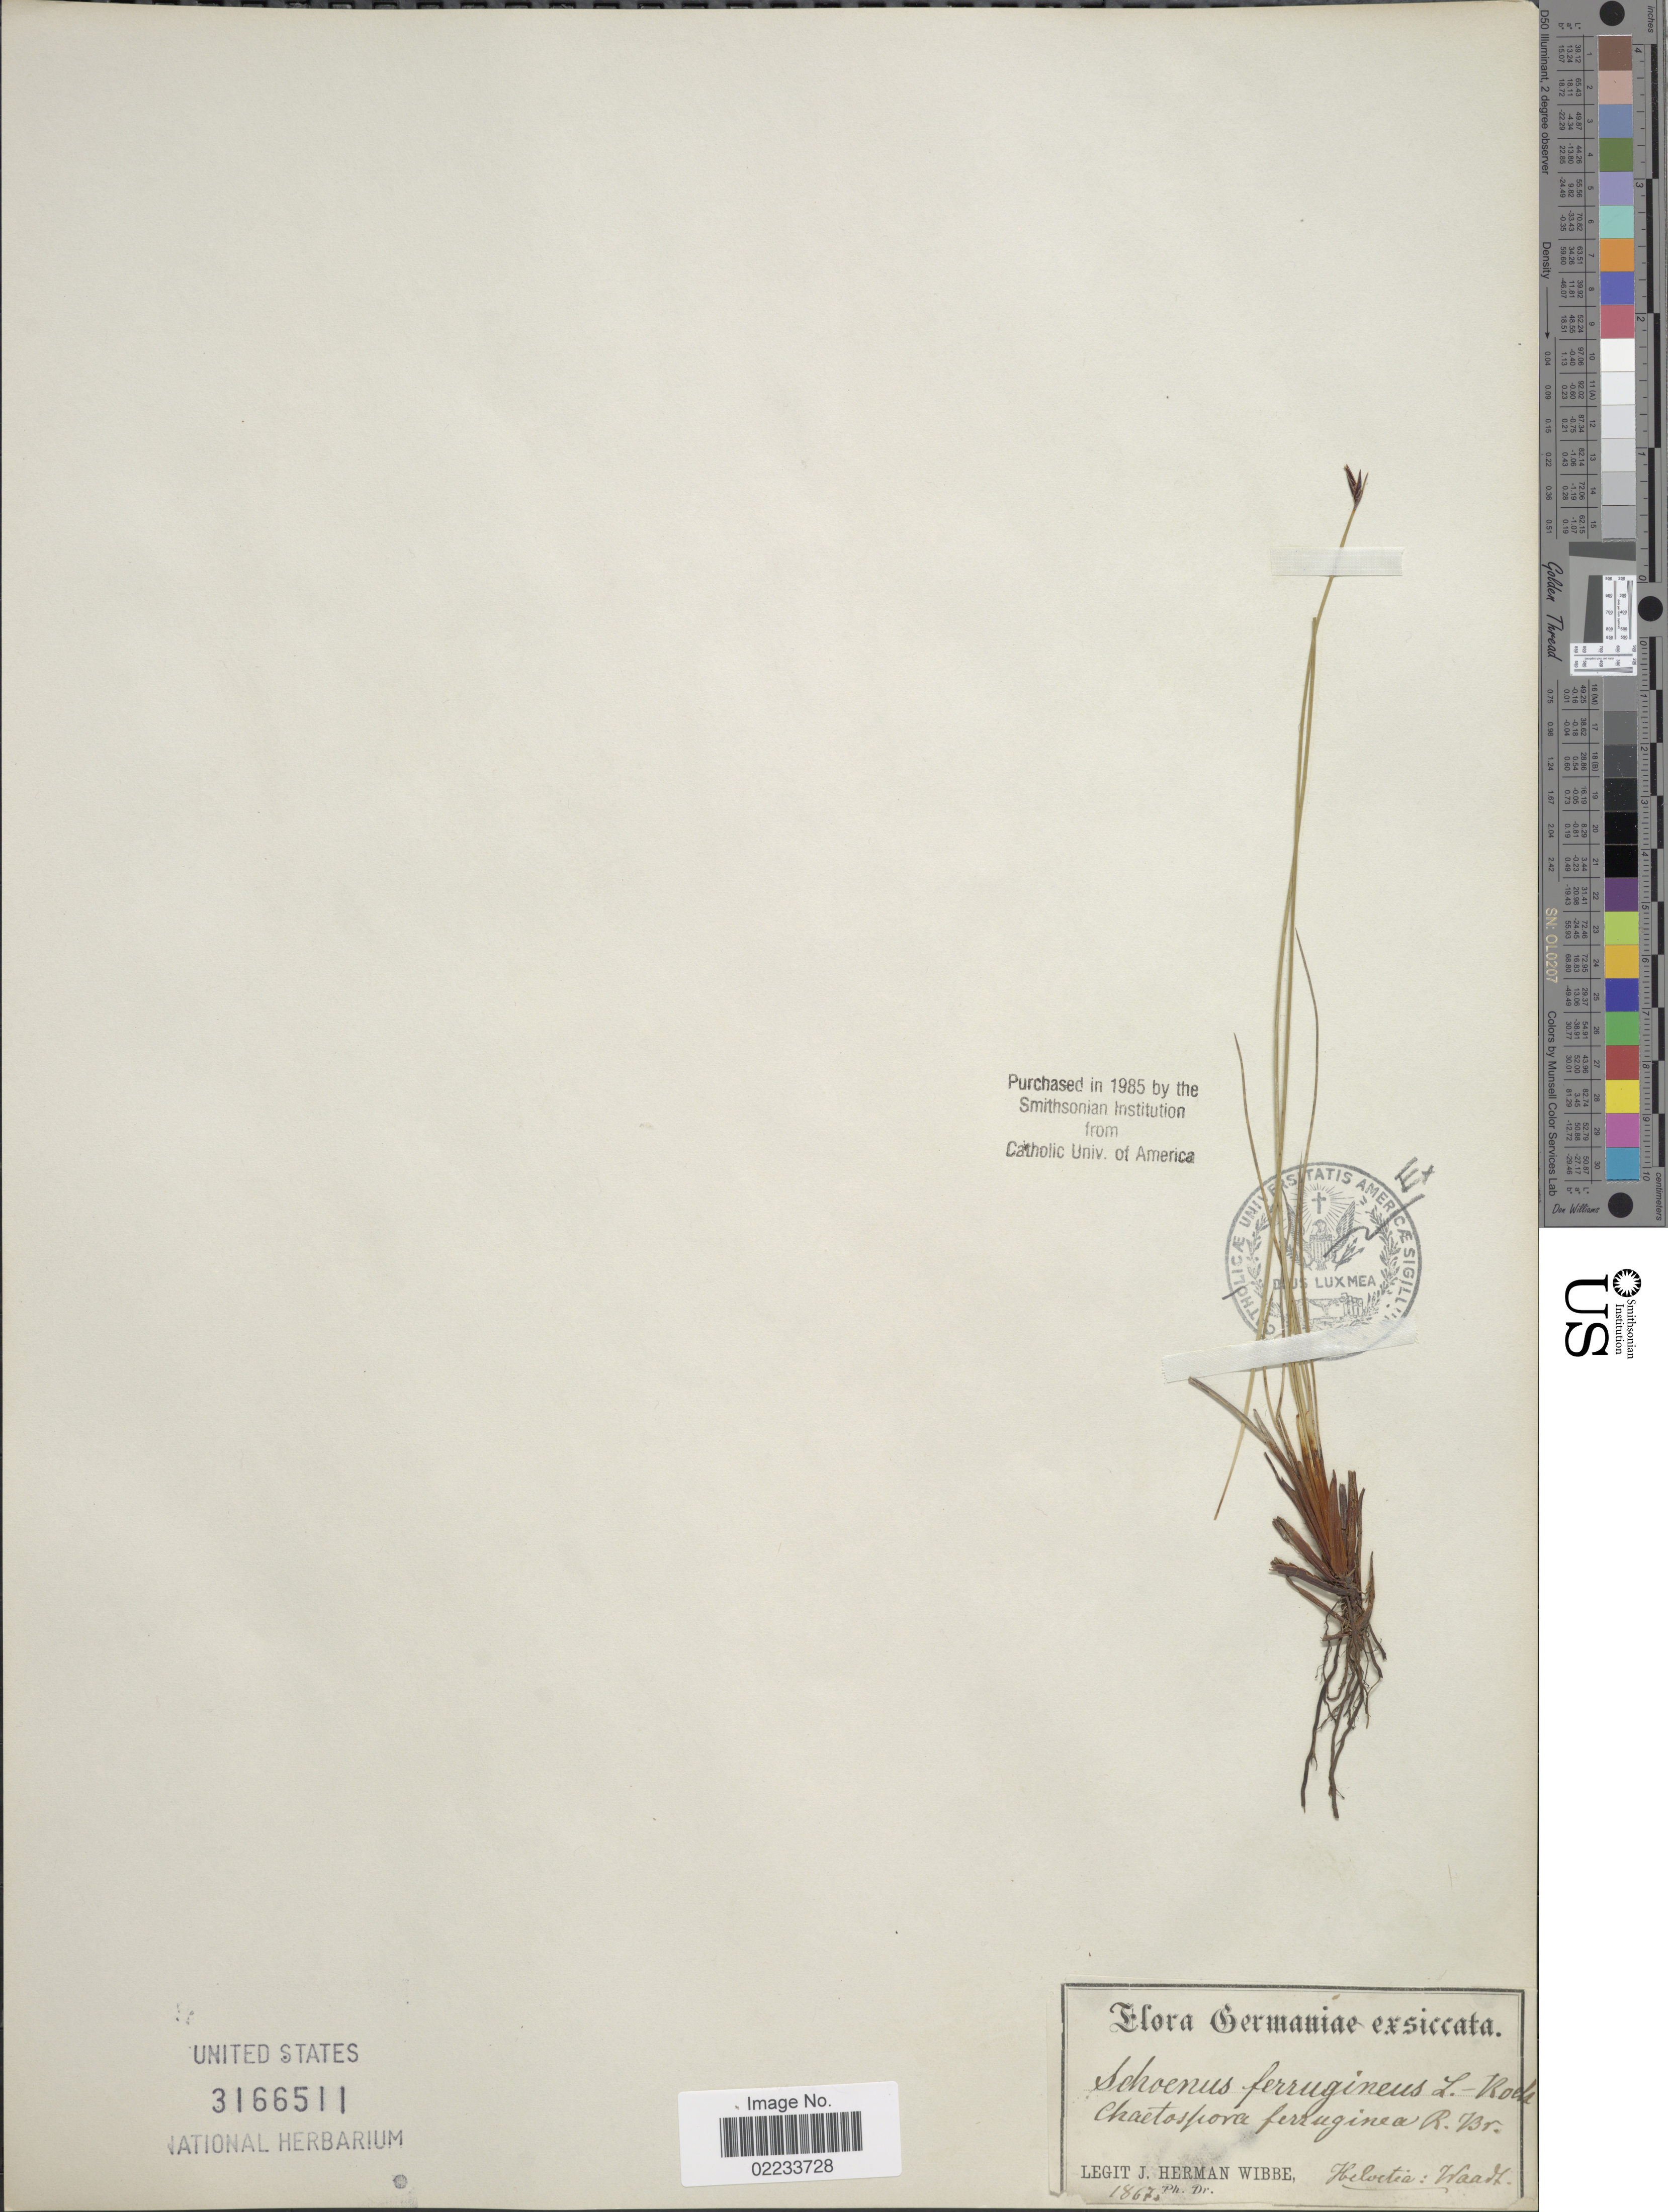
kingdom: Plantae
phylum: Tracheophyta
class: Liliopsida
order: Poales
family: Cyperaceae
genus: Schoenus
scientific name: Schoenus ferrugineus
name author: L.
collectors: J. Wibbe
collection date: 1876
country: Switzerland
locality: Helvetia: Waadt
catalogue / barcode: US 3166511